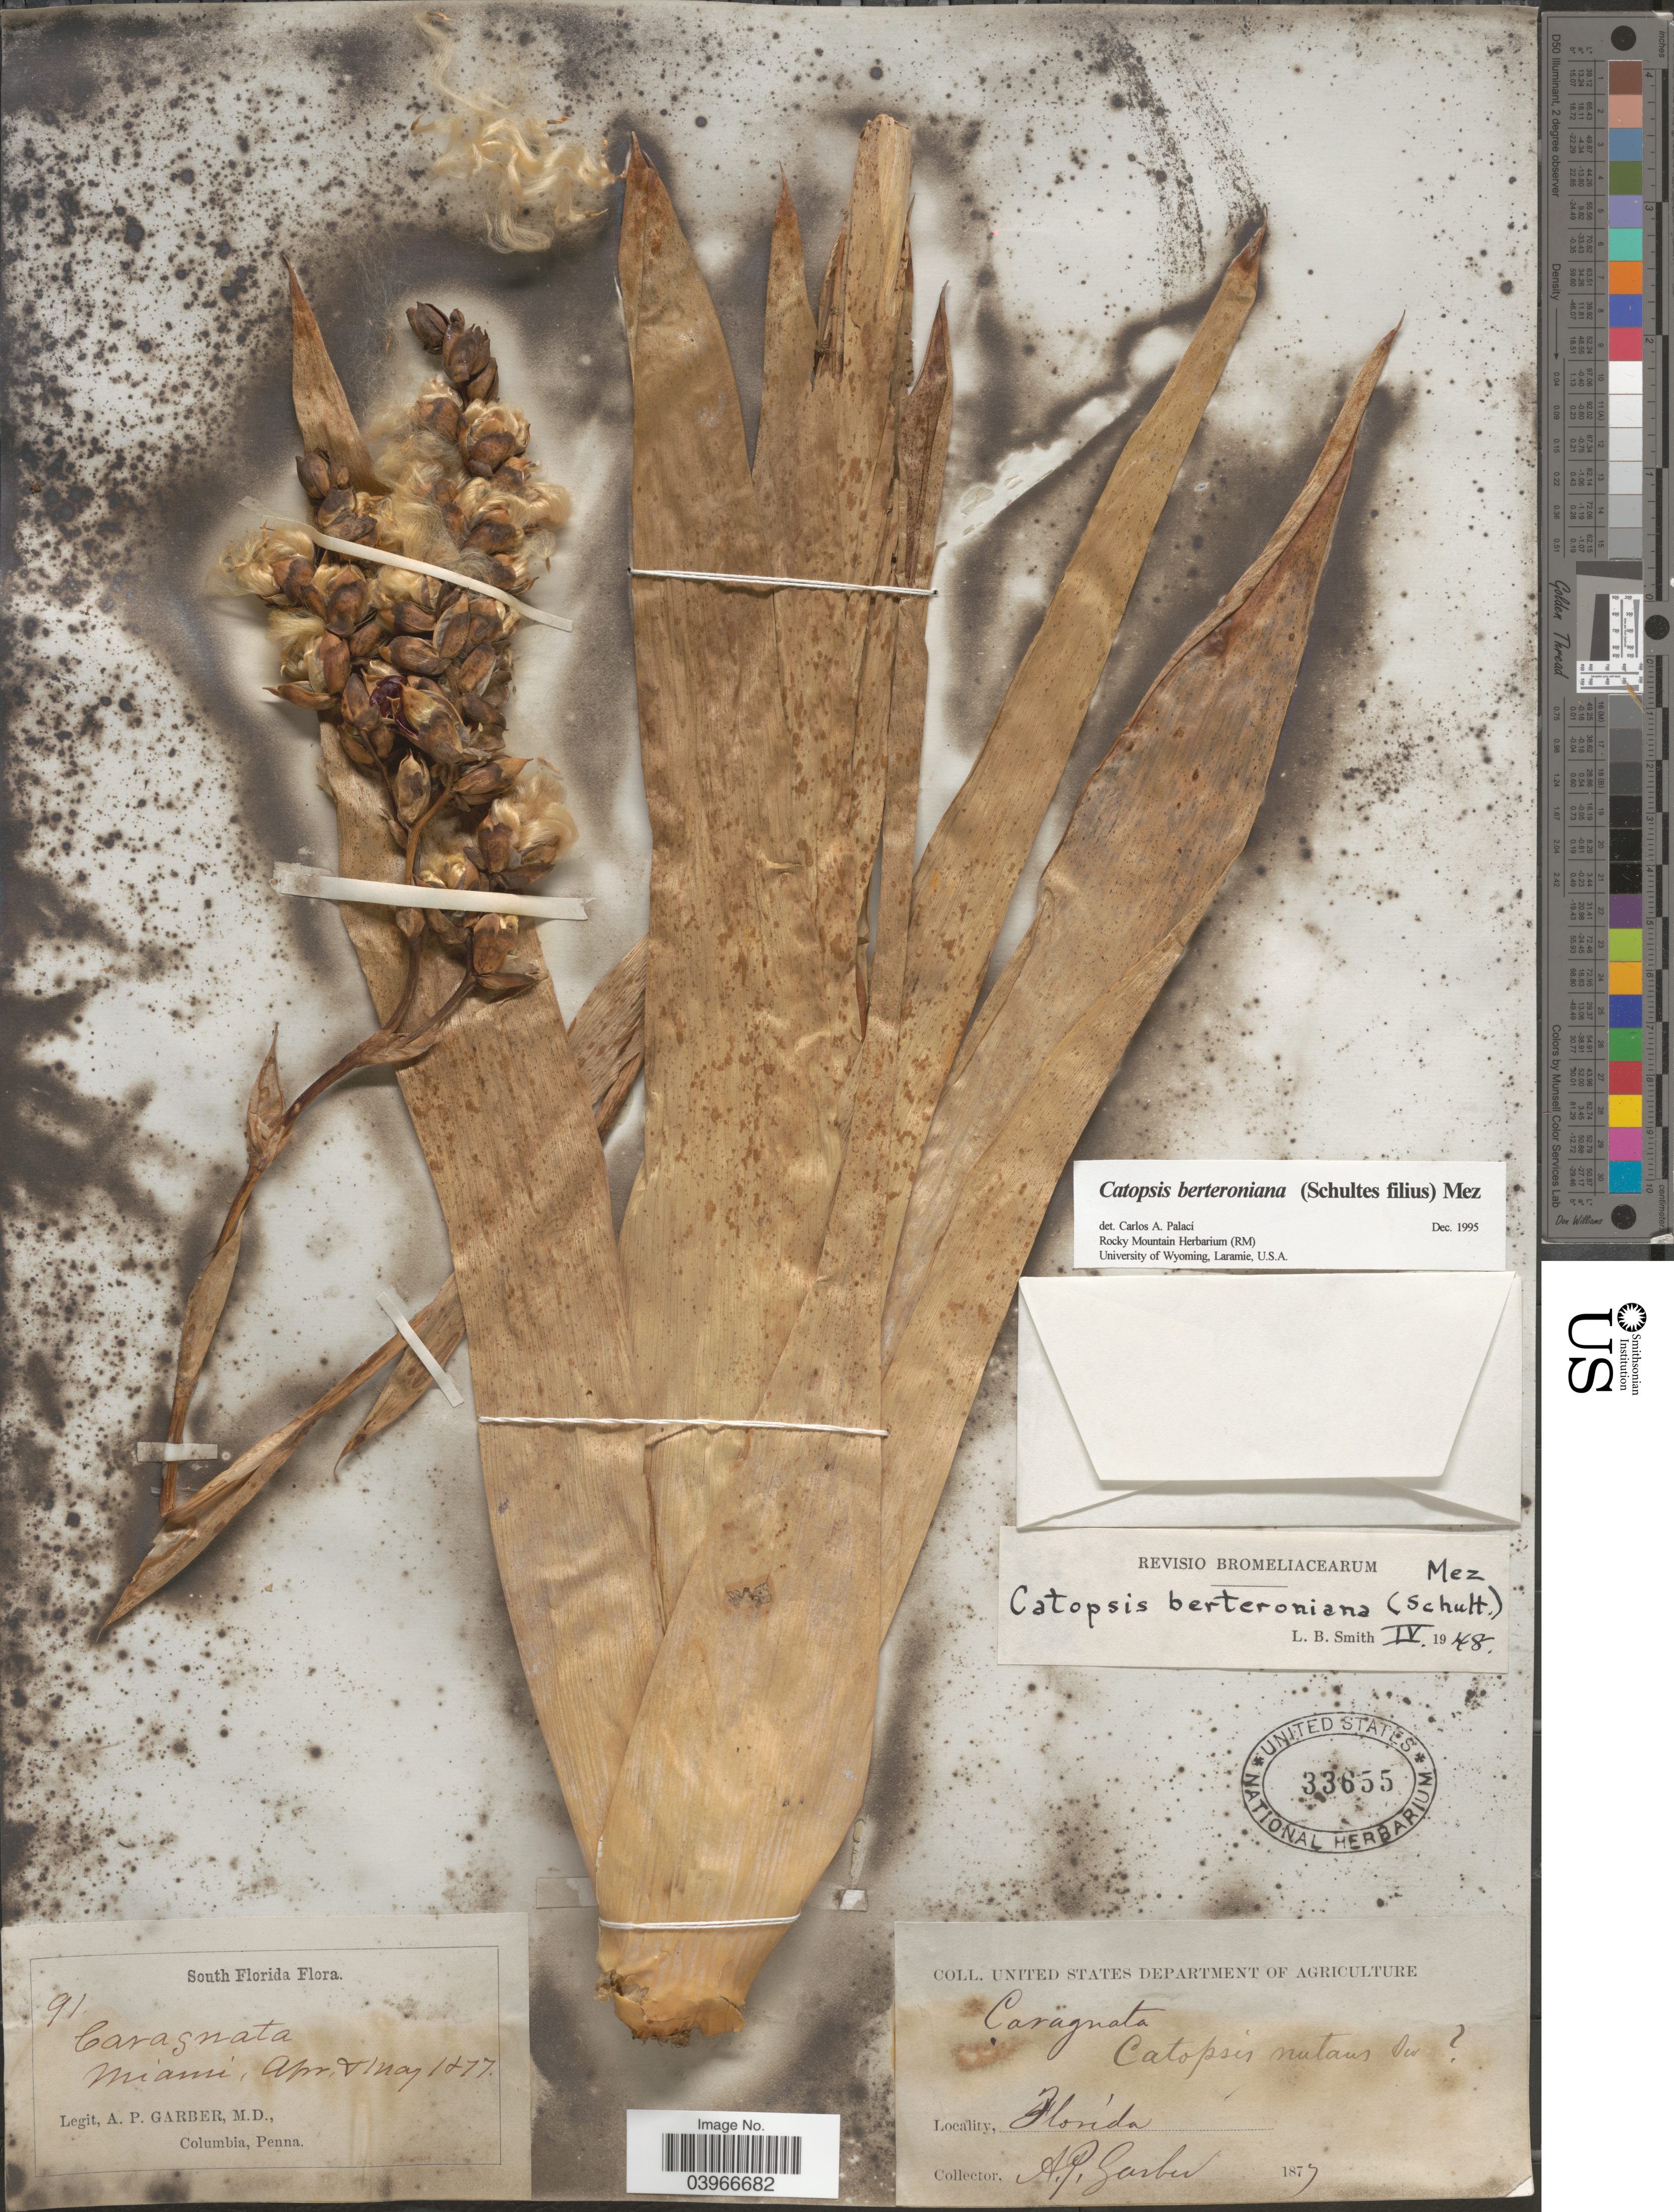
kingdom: Plantae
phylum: Tracheophyta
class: Liliopsida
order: Poales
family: Bromeliaceae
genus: Catopsis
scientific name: Catopsis berteroniana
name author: (Schult. & Schult. f.) Mez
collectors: A. P. Garber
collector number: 91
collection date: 1877-04/1877-05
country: United States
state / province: Florida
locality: Miami.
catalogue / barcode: US 33655